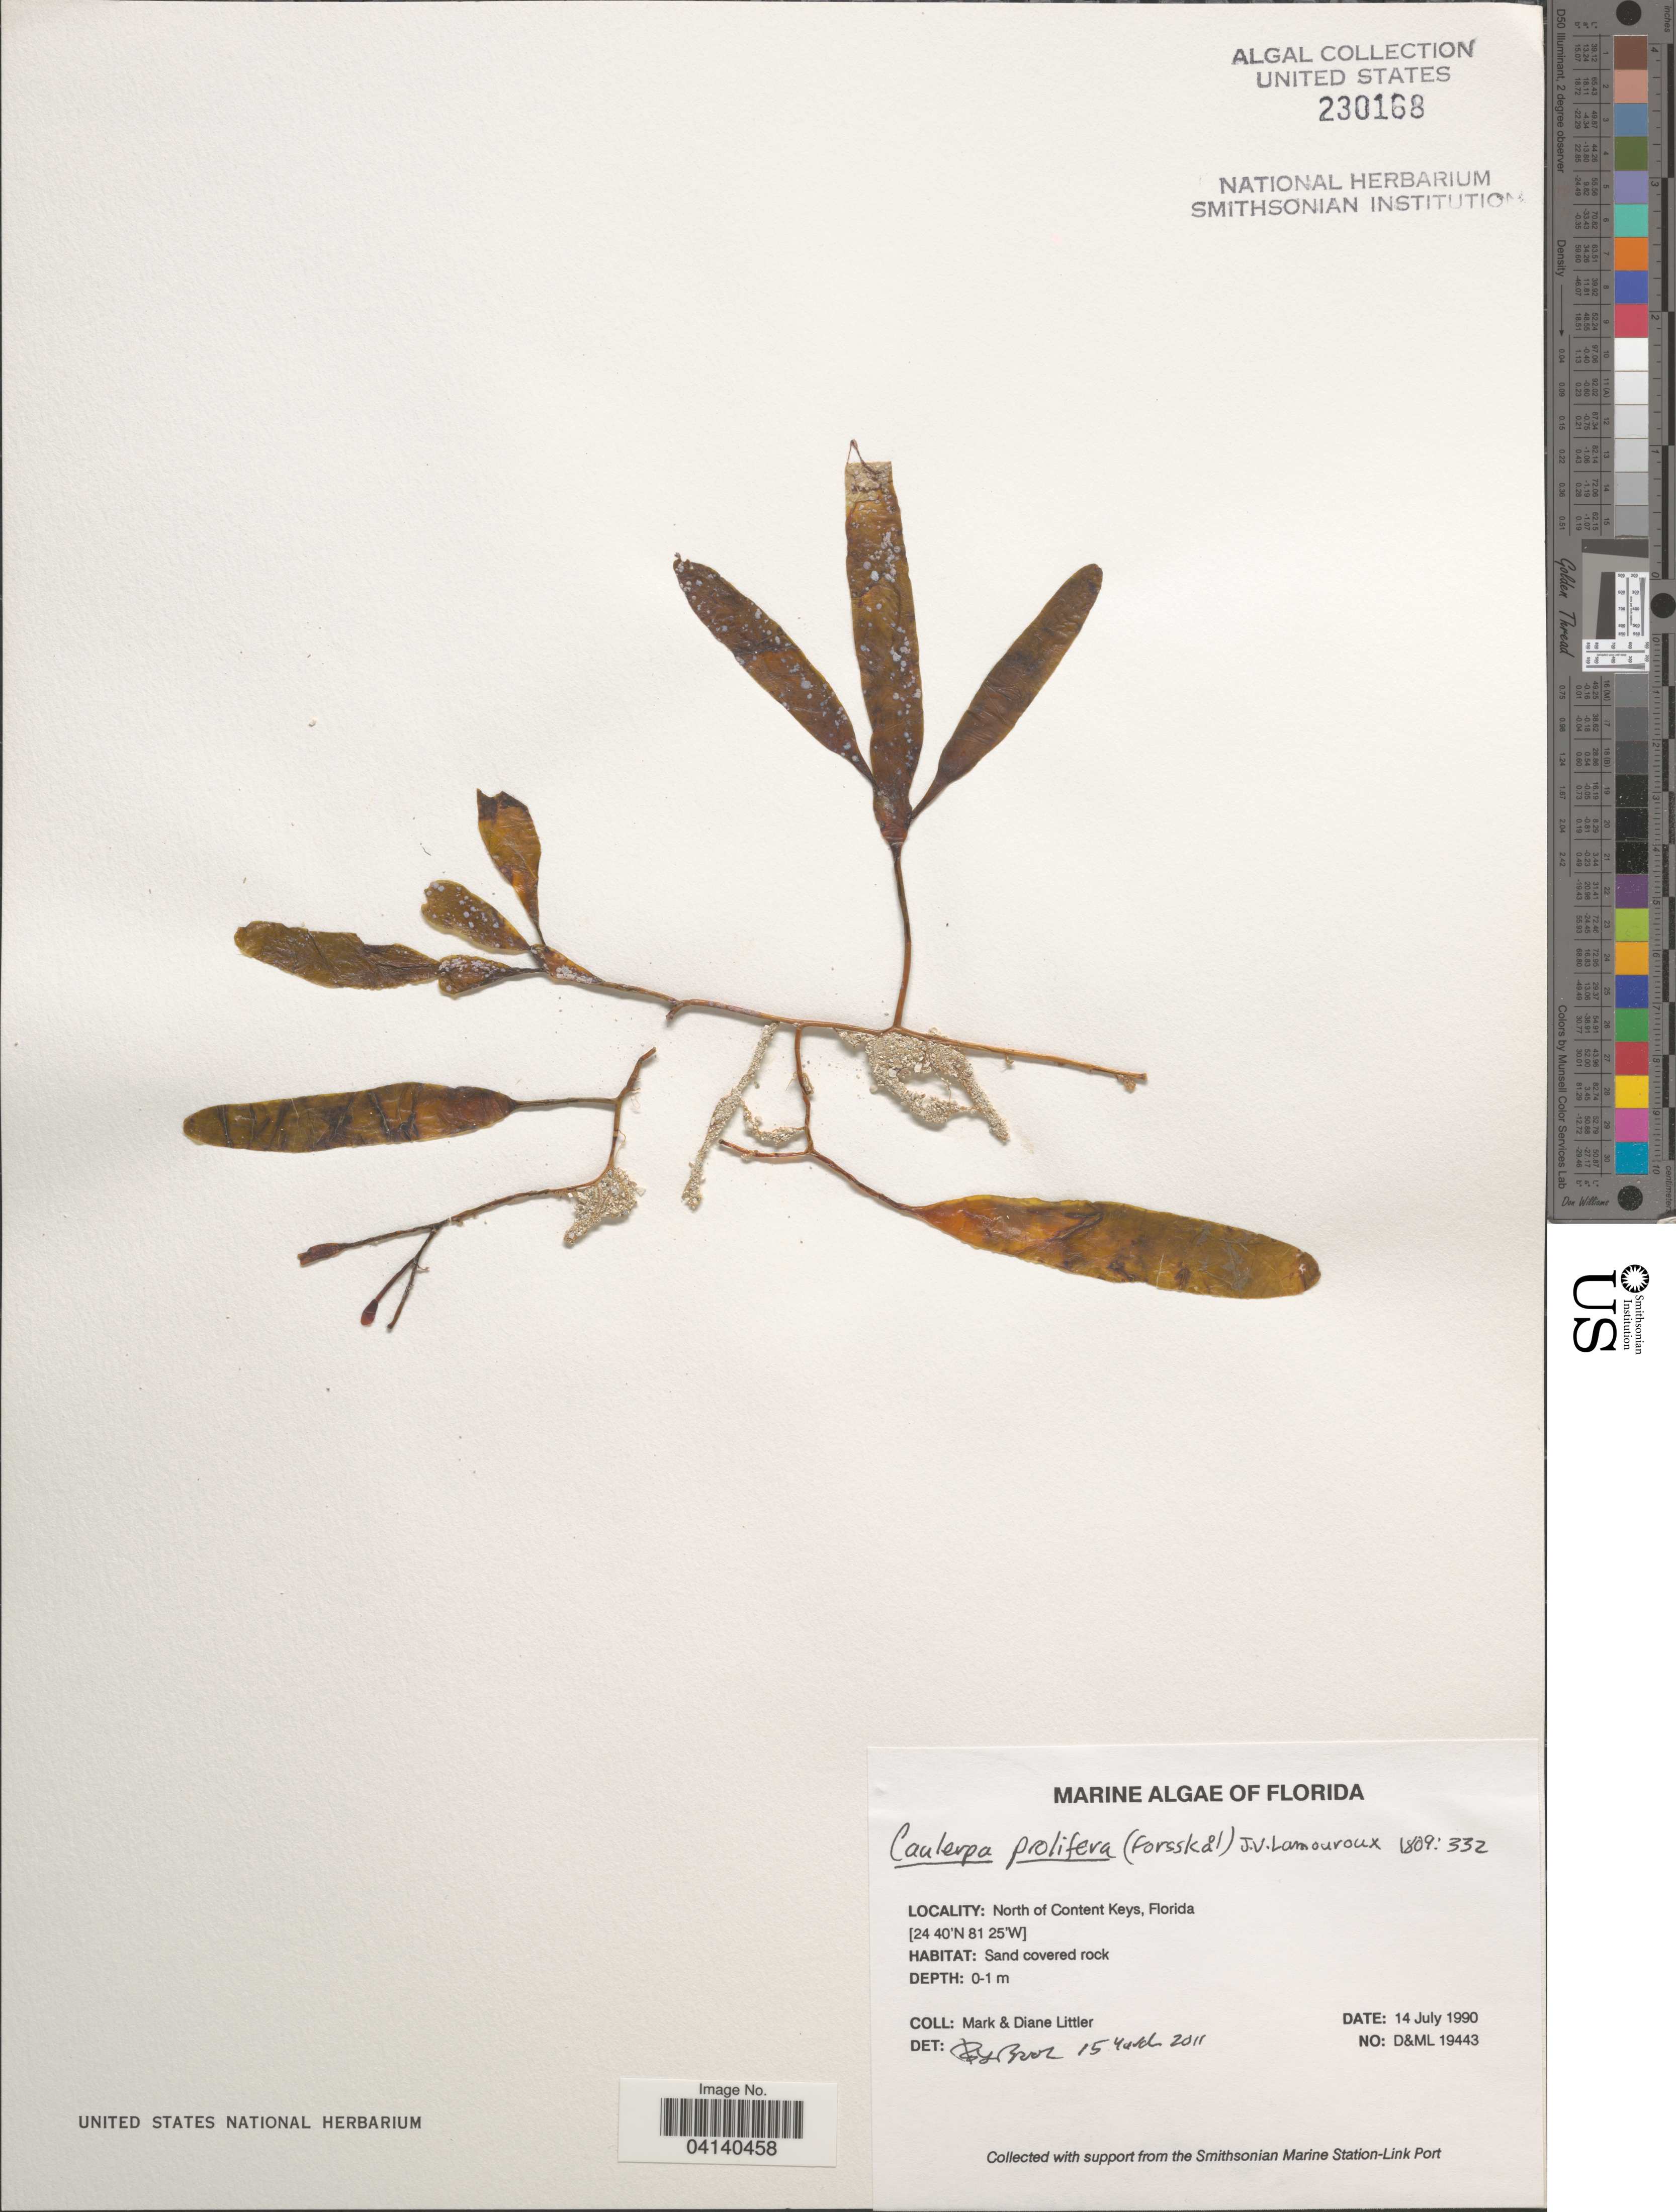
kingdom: Plantae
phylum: Chlorophyta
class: Ulvophyceae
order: Bryopsidales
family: Caulerpaceae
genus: Caulerpa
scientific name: Caulerpa prolifera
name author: (Forssk.) J.V.Lamouroux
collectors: M. M. Littler & D. S. Littler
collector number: D&ML19443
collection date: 1990-07-14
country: United States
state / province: Florida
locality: North of Content Keys.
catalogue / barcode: US 230168